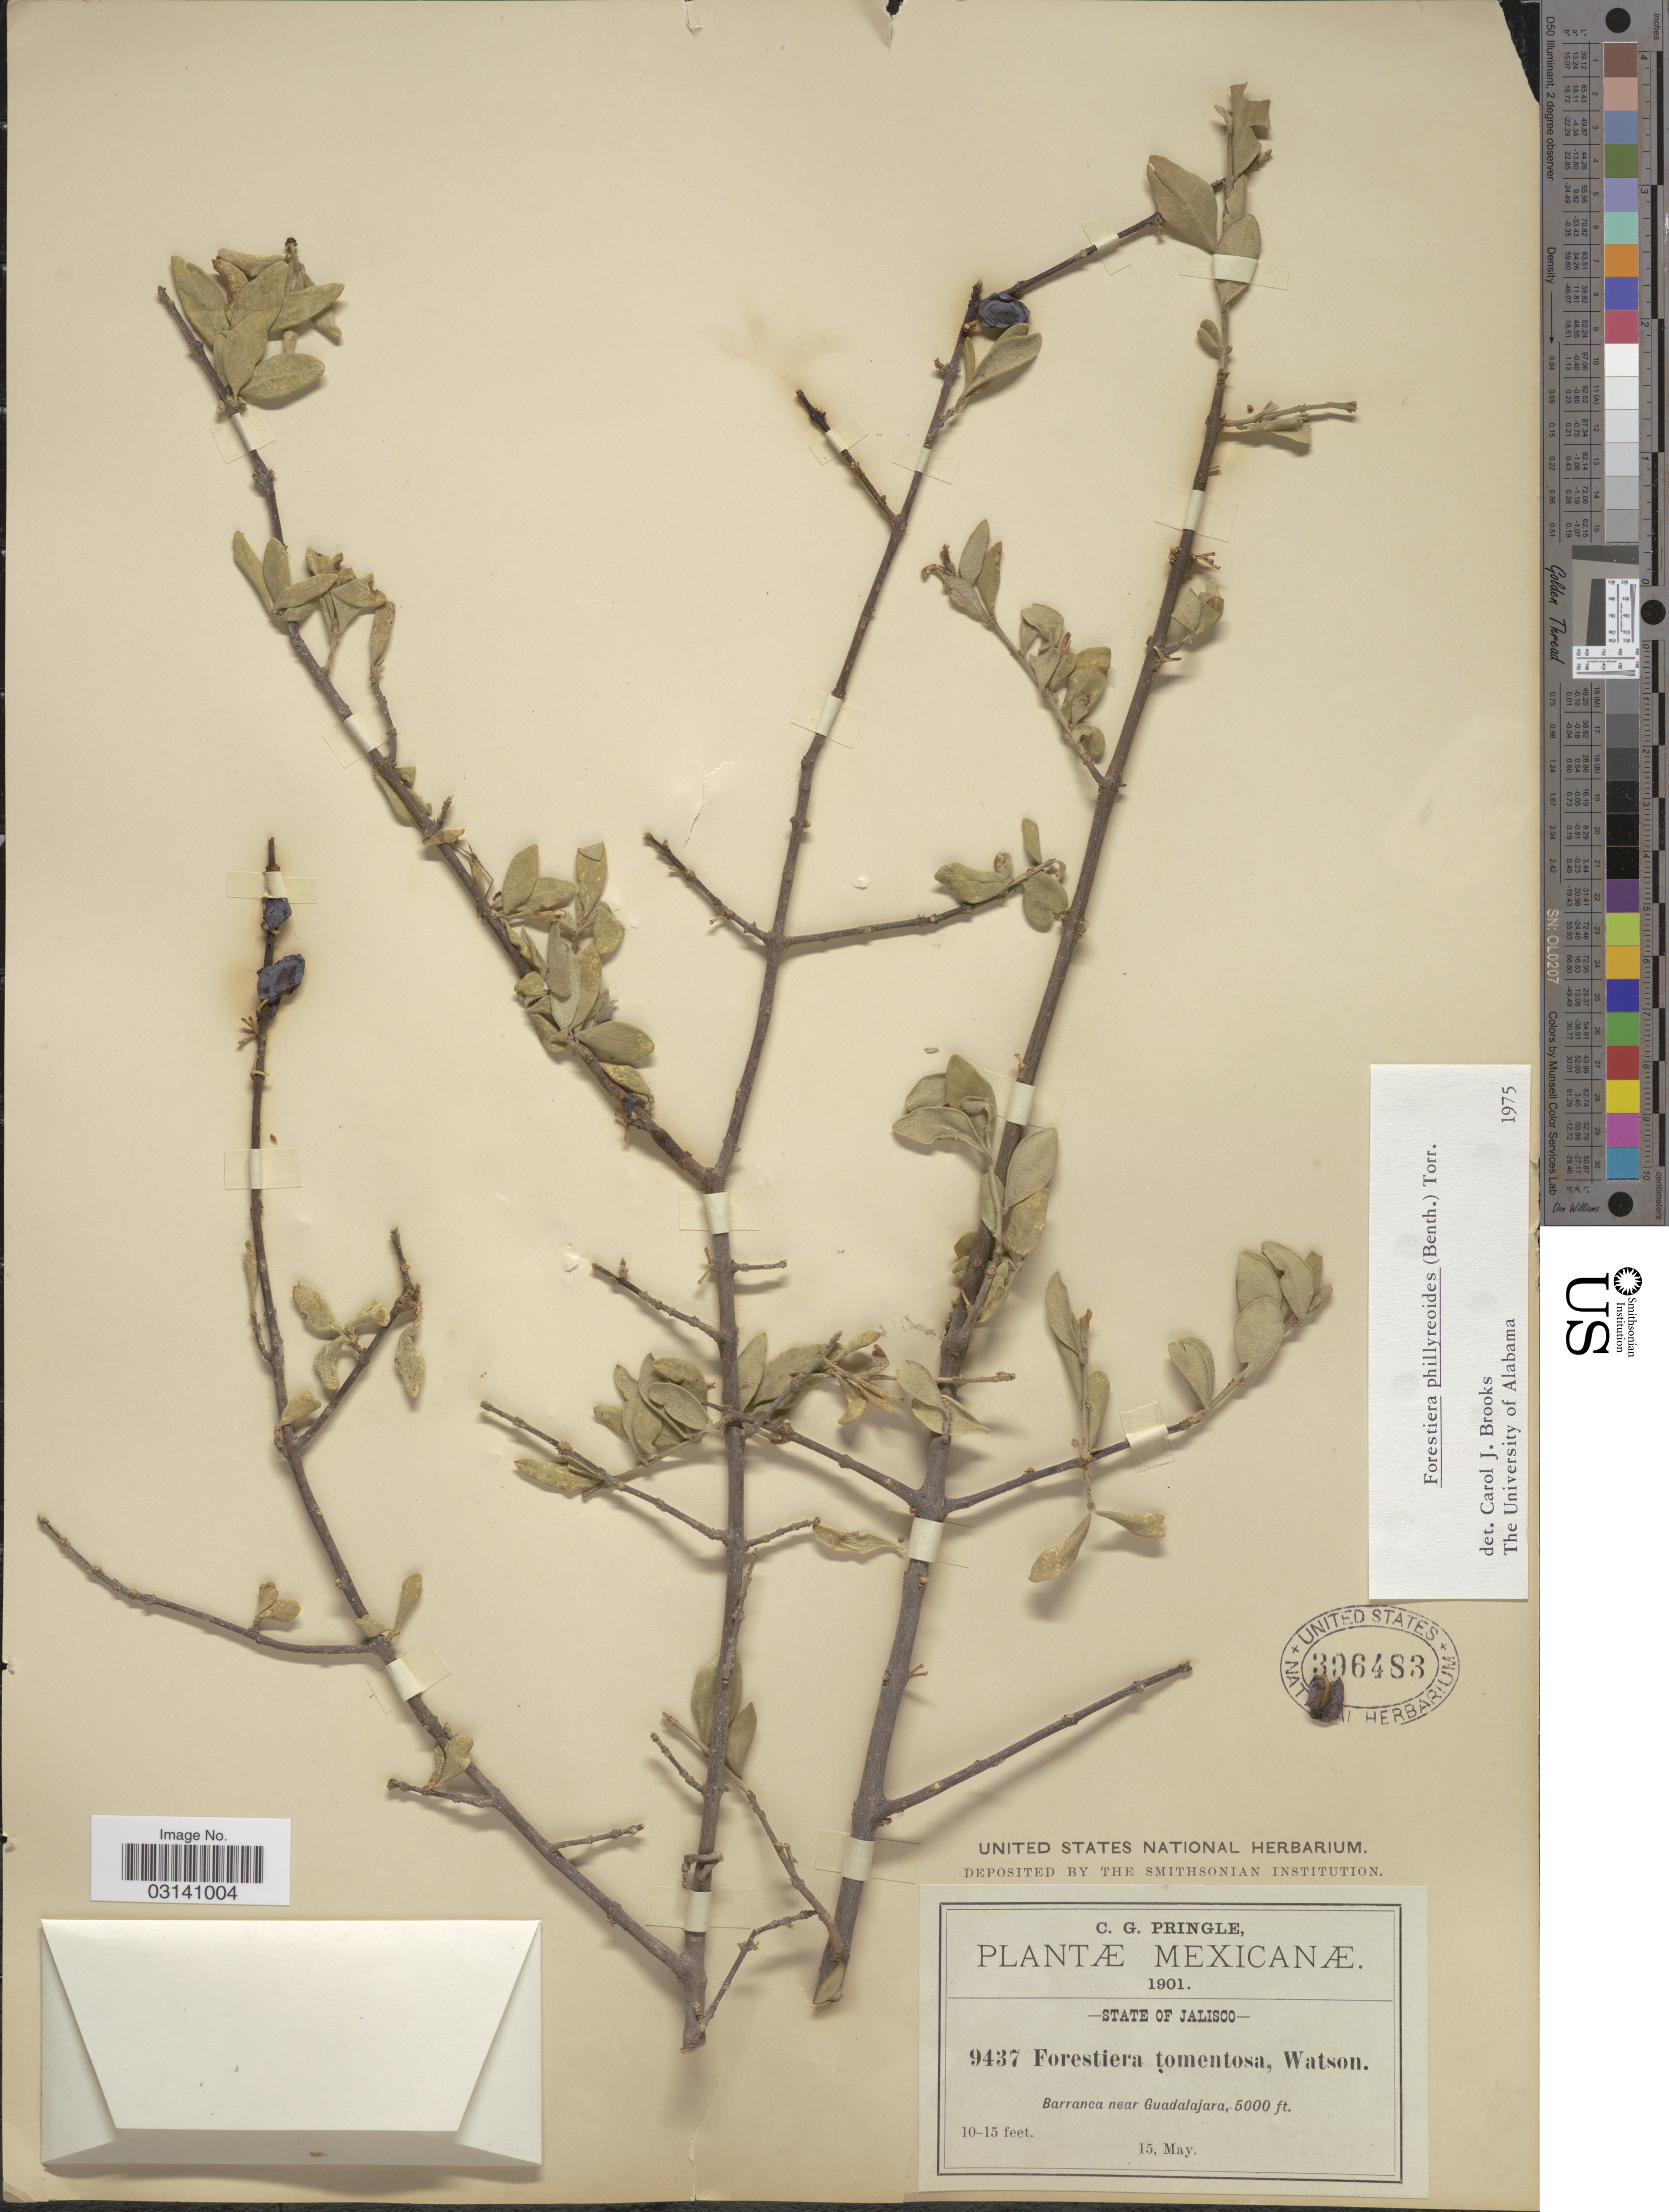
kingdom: Plantae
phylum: Tracheophyta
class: Magnoliopsida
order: Lamiales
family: Oleaceae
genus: Forestiera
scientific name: Forestiera phillyreoides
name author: (Benth.) Torr.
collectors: C. G. Pringle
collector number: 9437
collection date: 1901-05-15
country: Mexico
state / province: Jalisco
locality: Barranca near Guadalajara.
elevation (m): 1524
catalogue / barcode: US 396483